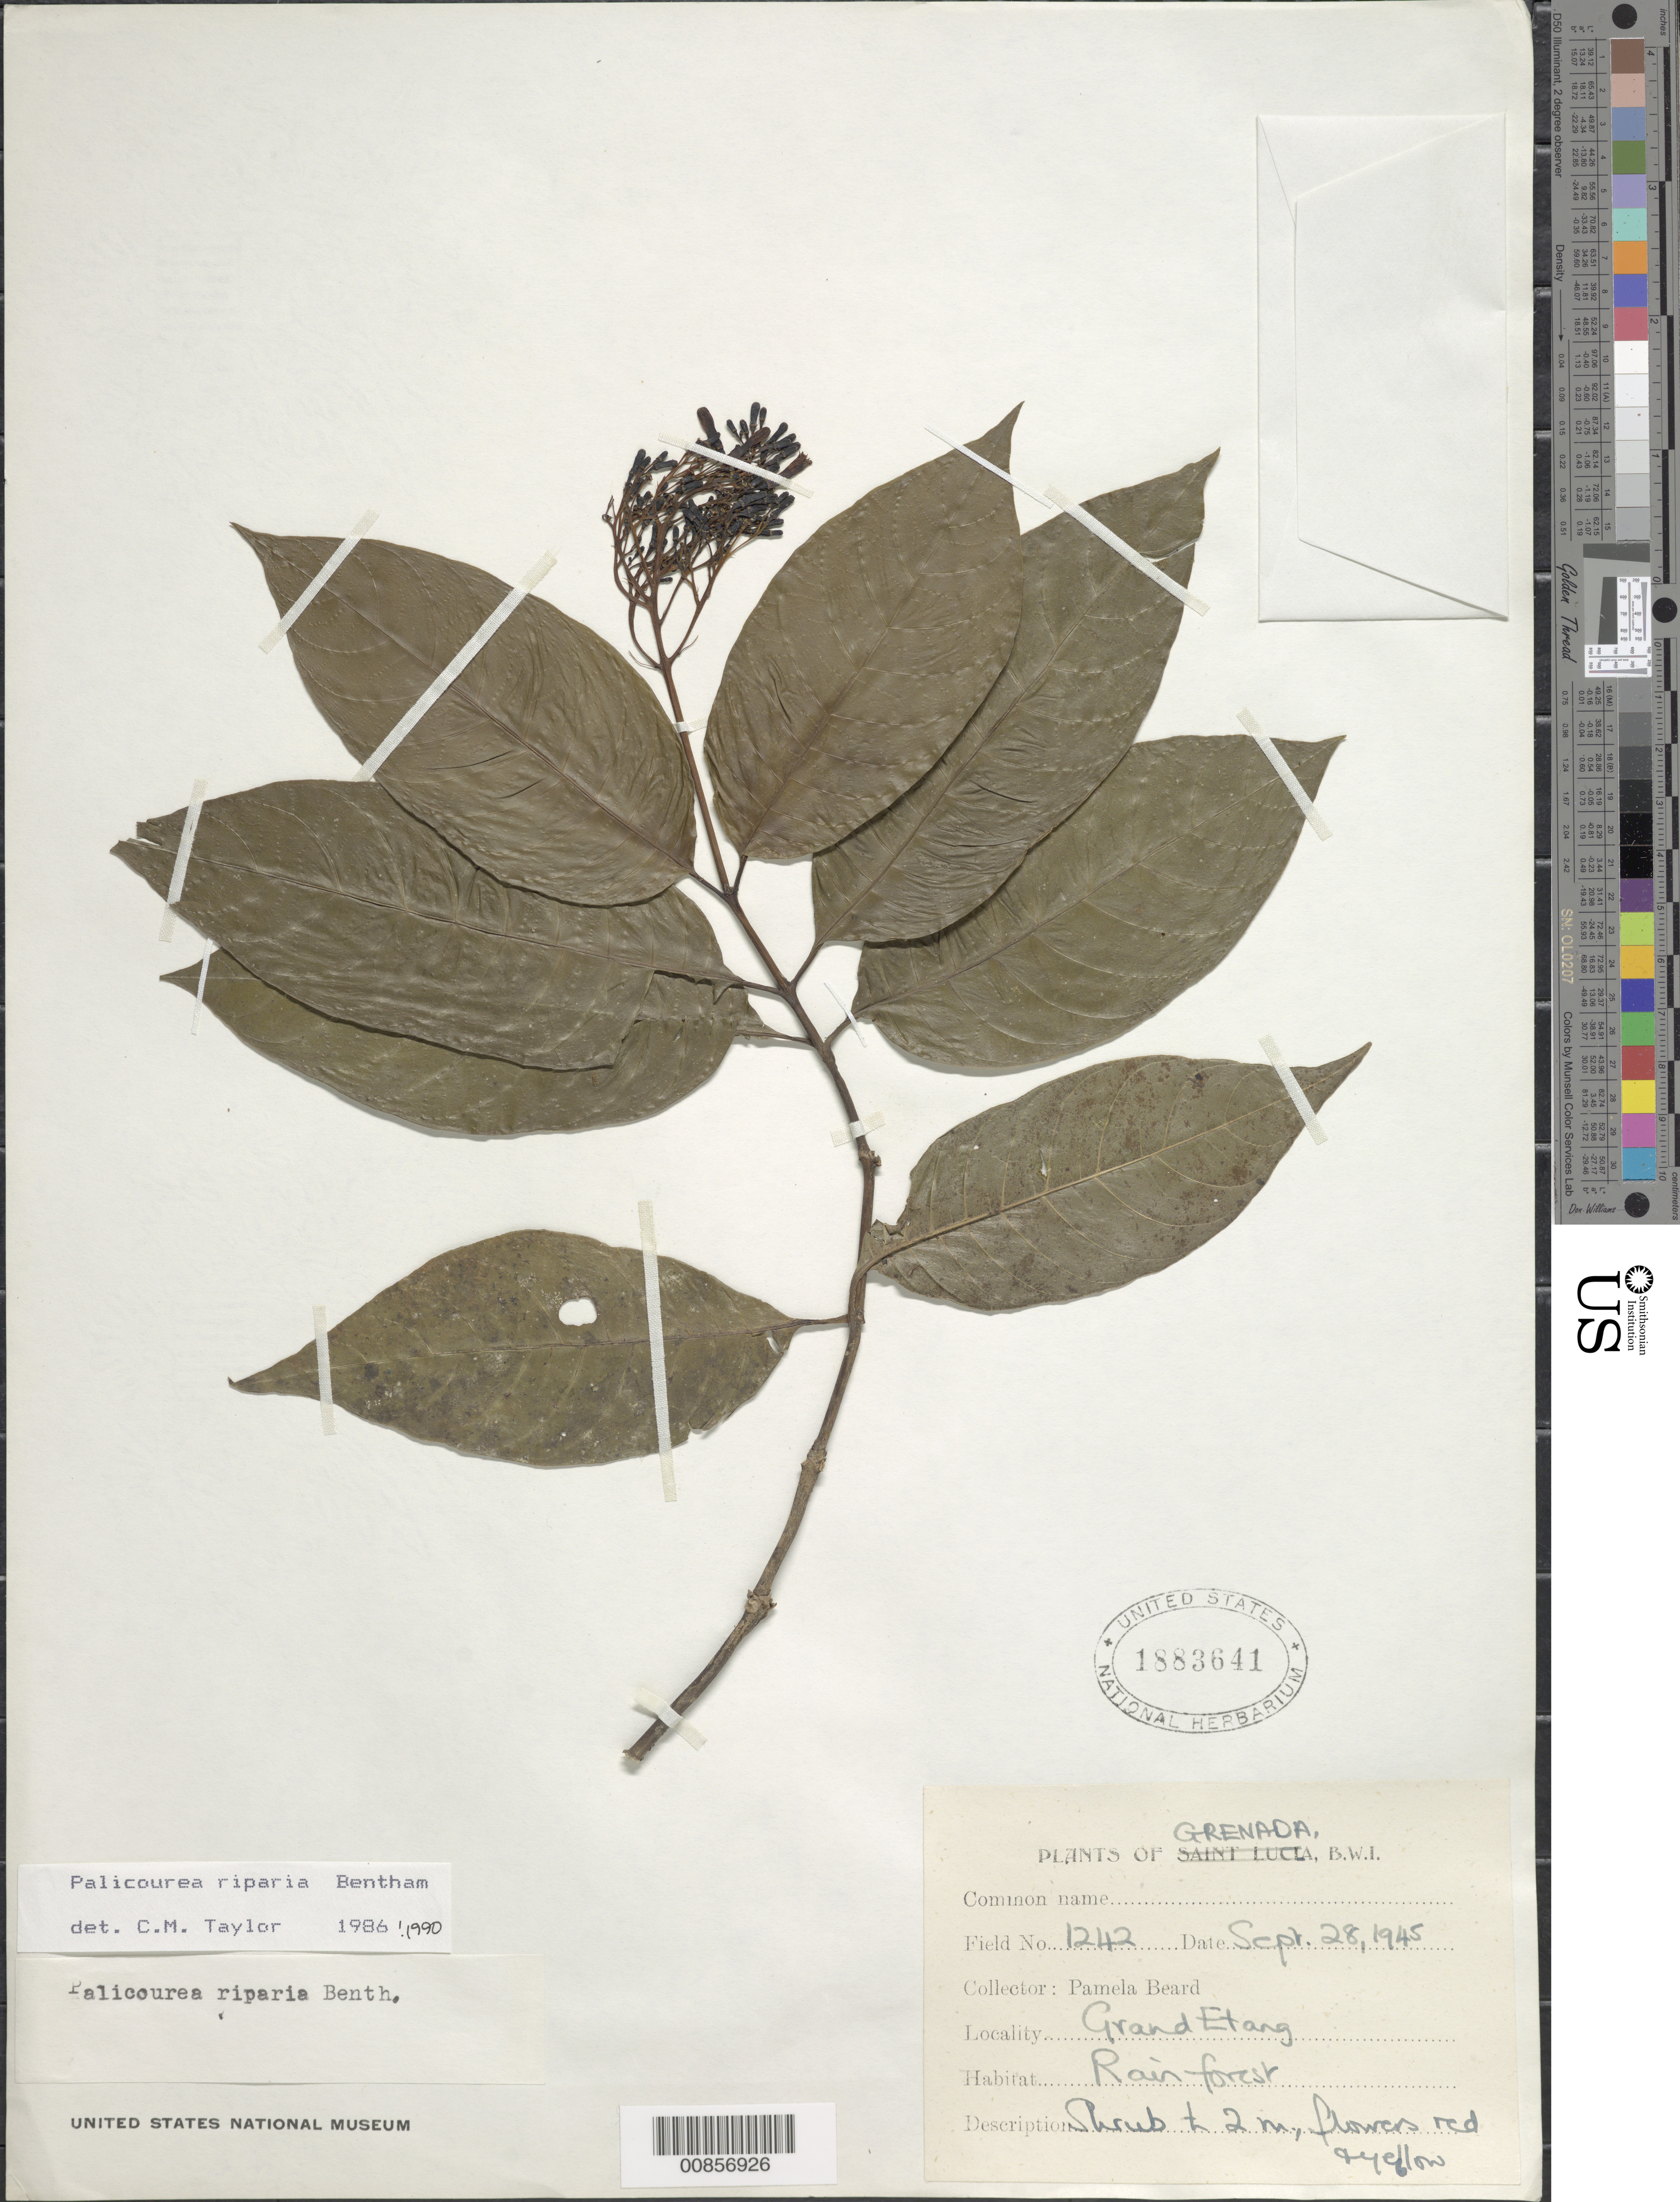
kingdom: Plantae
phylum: Tracheophyta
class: Magnoliopsida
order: Gentianales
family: Rubiaceae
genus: Palicourea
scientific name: Palicourea croceoides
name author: Desv. ex Ham.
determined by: Taylor, Charlotte M.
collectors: P. Beard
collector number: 1242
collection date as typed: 28 Sep 1945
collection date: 1945-09-28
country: Grenada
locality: Grand Etang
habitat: Rainforest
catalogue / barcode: US 1883641